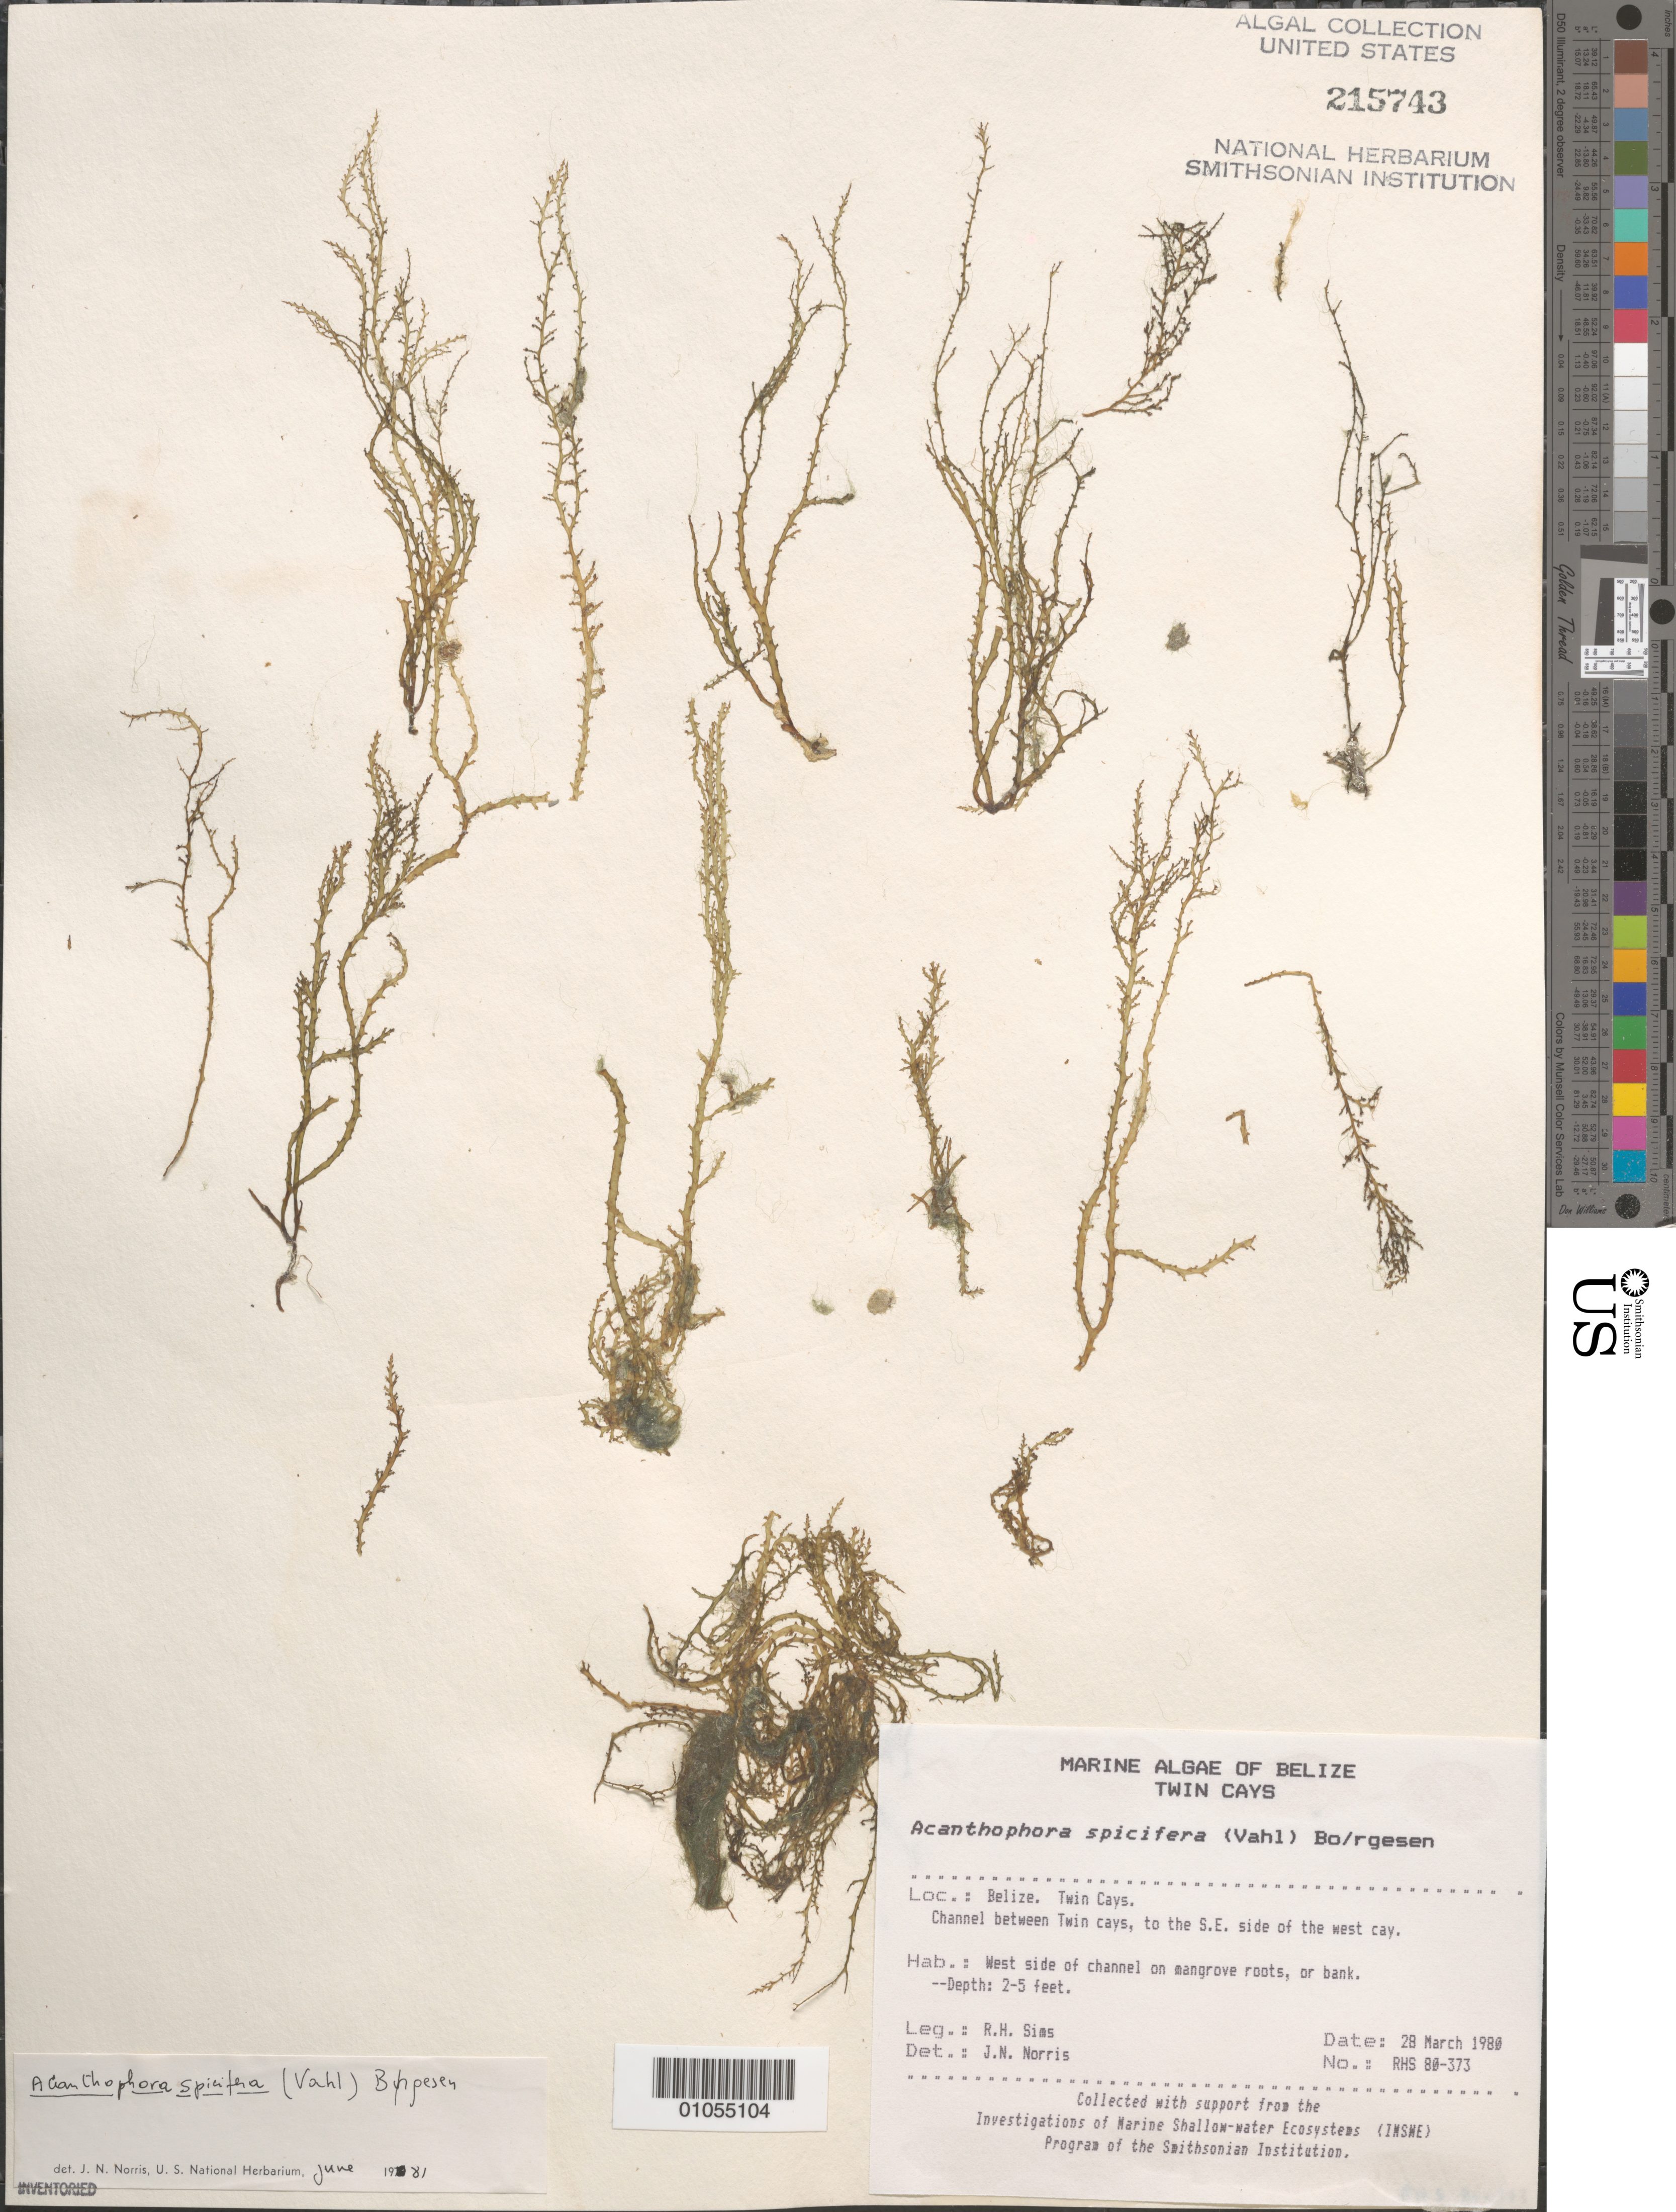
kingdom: Plantae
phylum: Rhodophyta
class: Florideophyceae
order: Ceramiales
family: Rhodomelaceae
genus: Acanthophora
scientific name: Acanthophora spicifera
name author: (Vahl) Børgesen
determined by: Norris, James N.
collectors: R. H. Sims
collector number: RHS 80-373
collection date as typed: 28 Mar 1980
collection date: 1980-03-28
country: Belize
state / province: Stann Creek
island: West Cay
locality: Channel between Twin Cays, to southeast side of West Cay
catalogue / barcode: US 215743